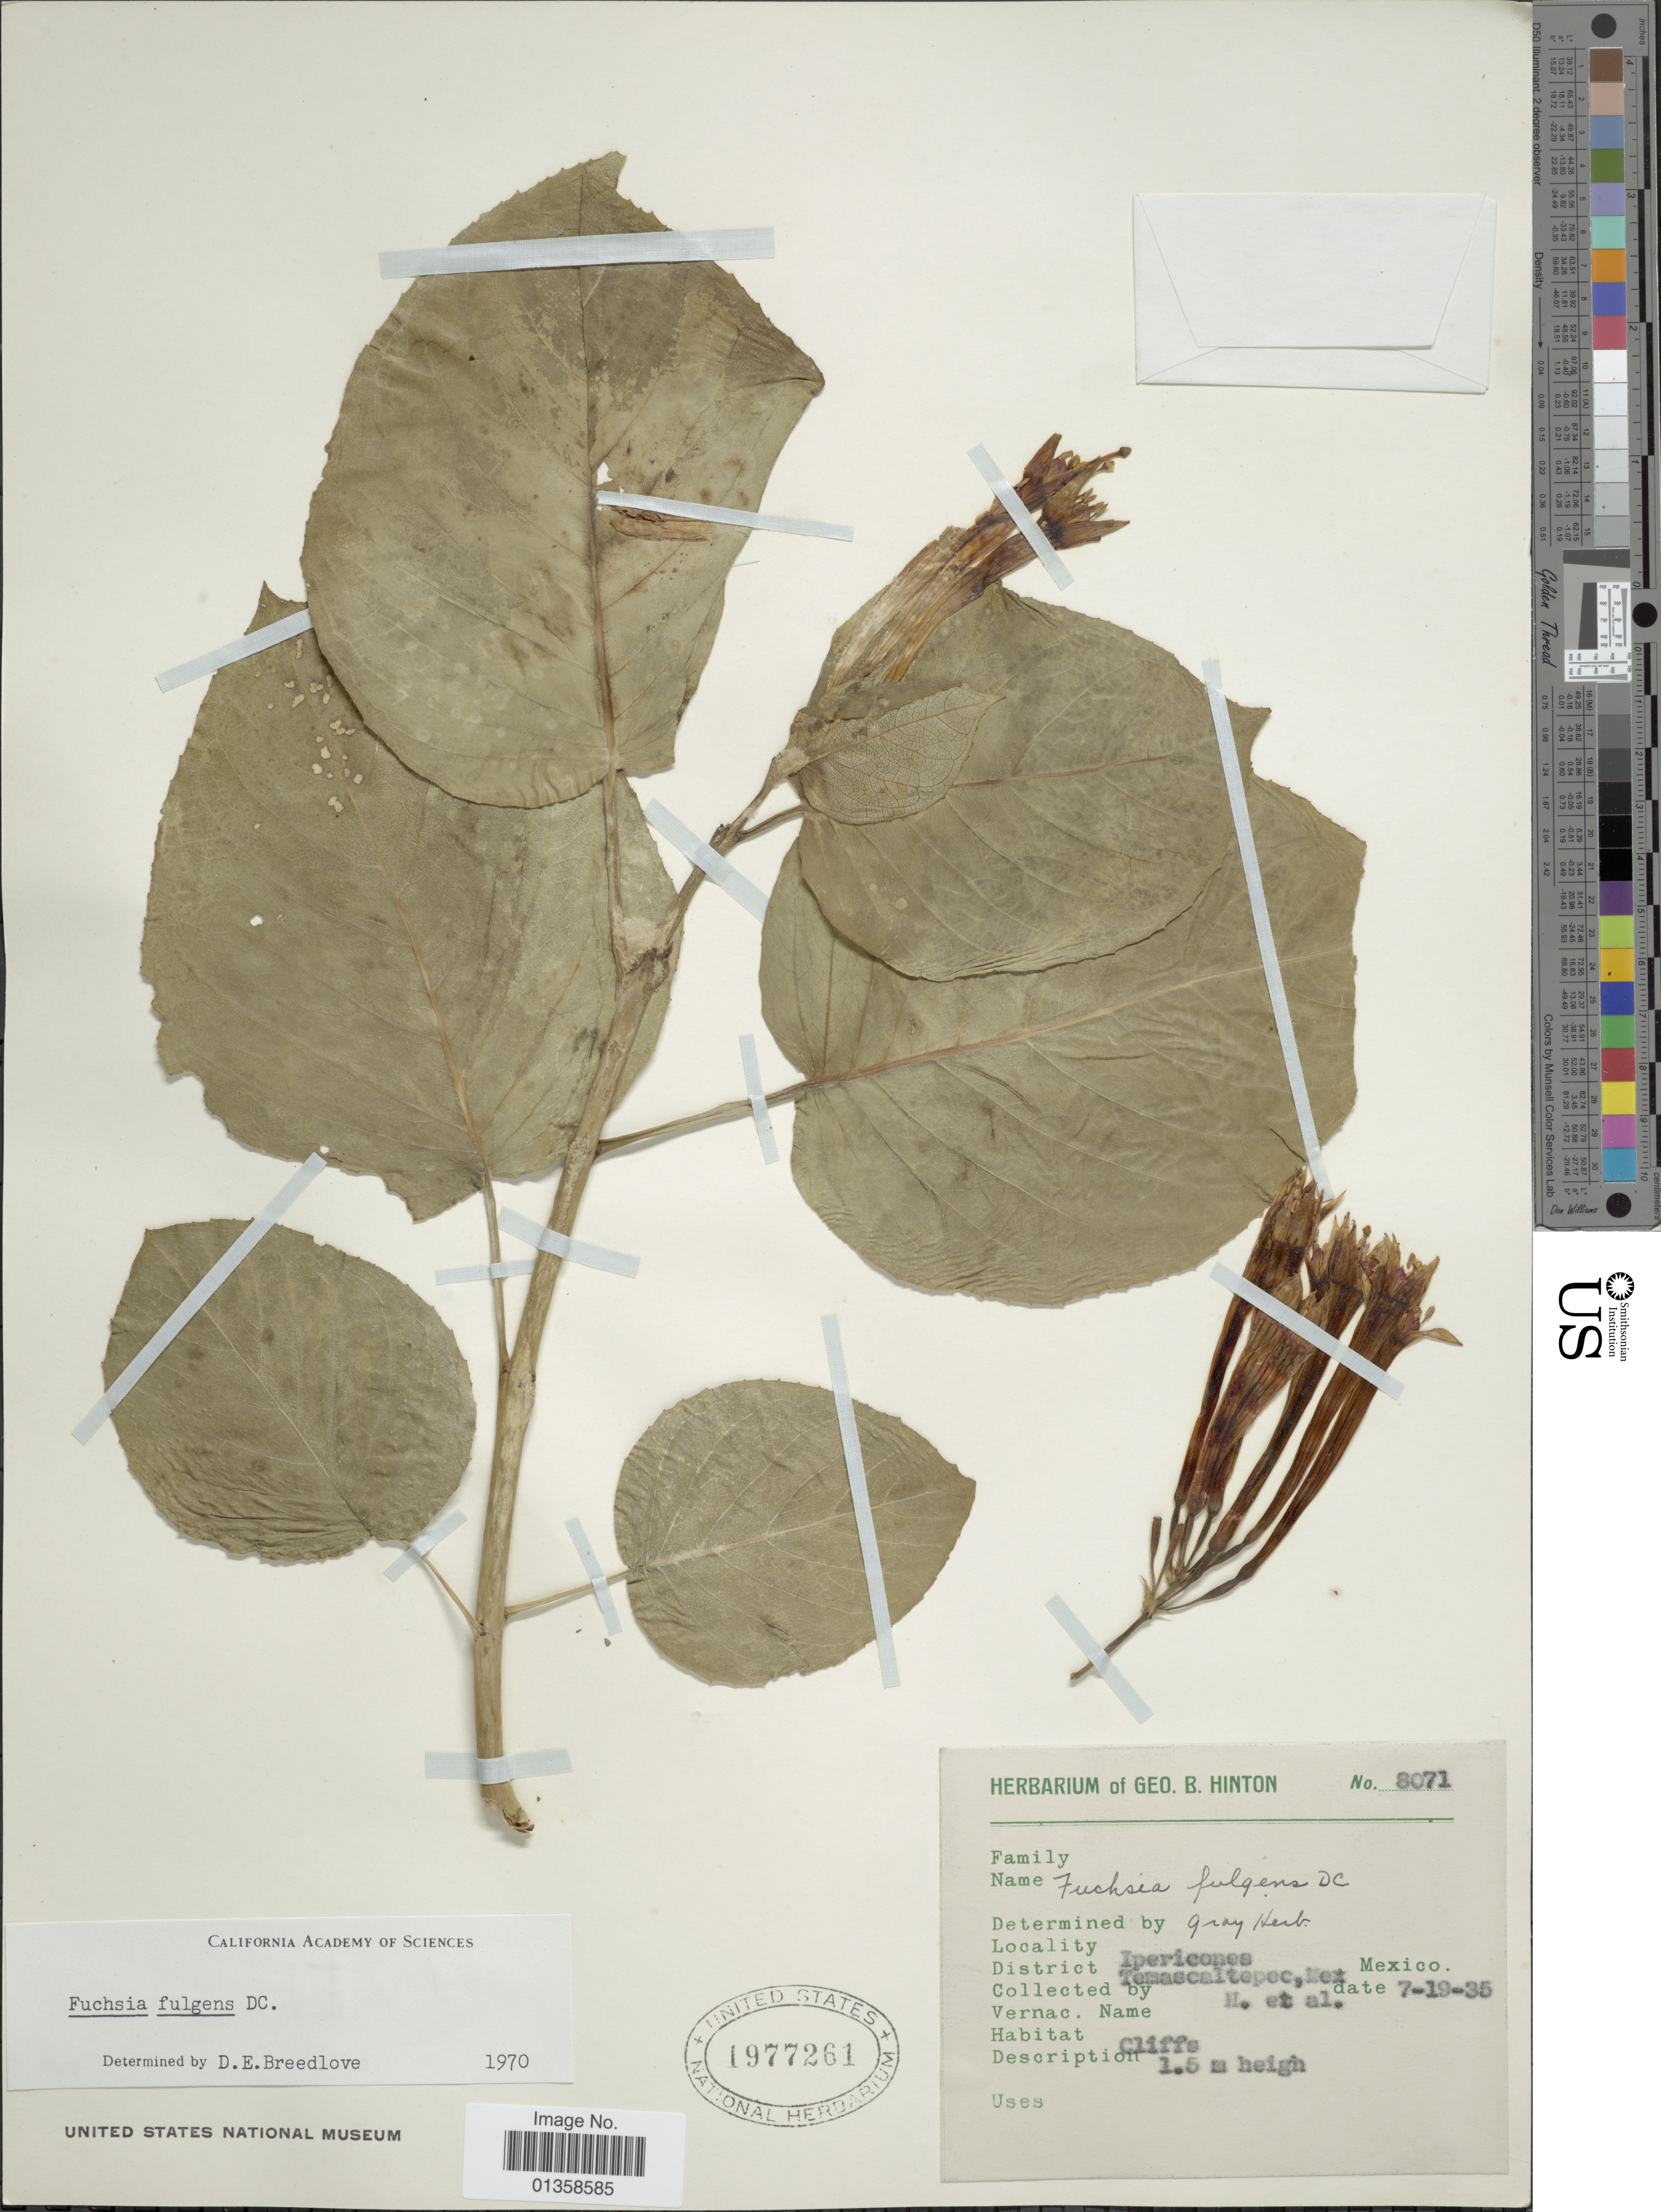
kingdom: Plantae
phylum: Tracheophyta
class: Magnoliopsida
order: Myrtales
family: Onagraceae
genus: Fuchsia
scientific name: Fuchsia fulgens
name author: DC.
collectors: G. B. Hinton & et al.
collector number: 8071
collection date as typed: Transcribed d/m/y: 19/7/35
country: Mexico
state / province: México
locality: Ipericones, District Temascaltepec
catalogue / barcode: US 1977261